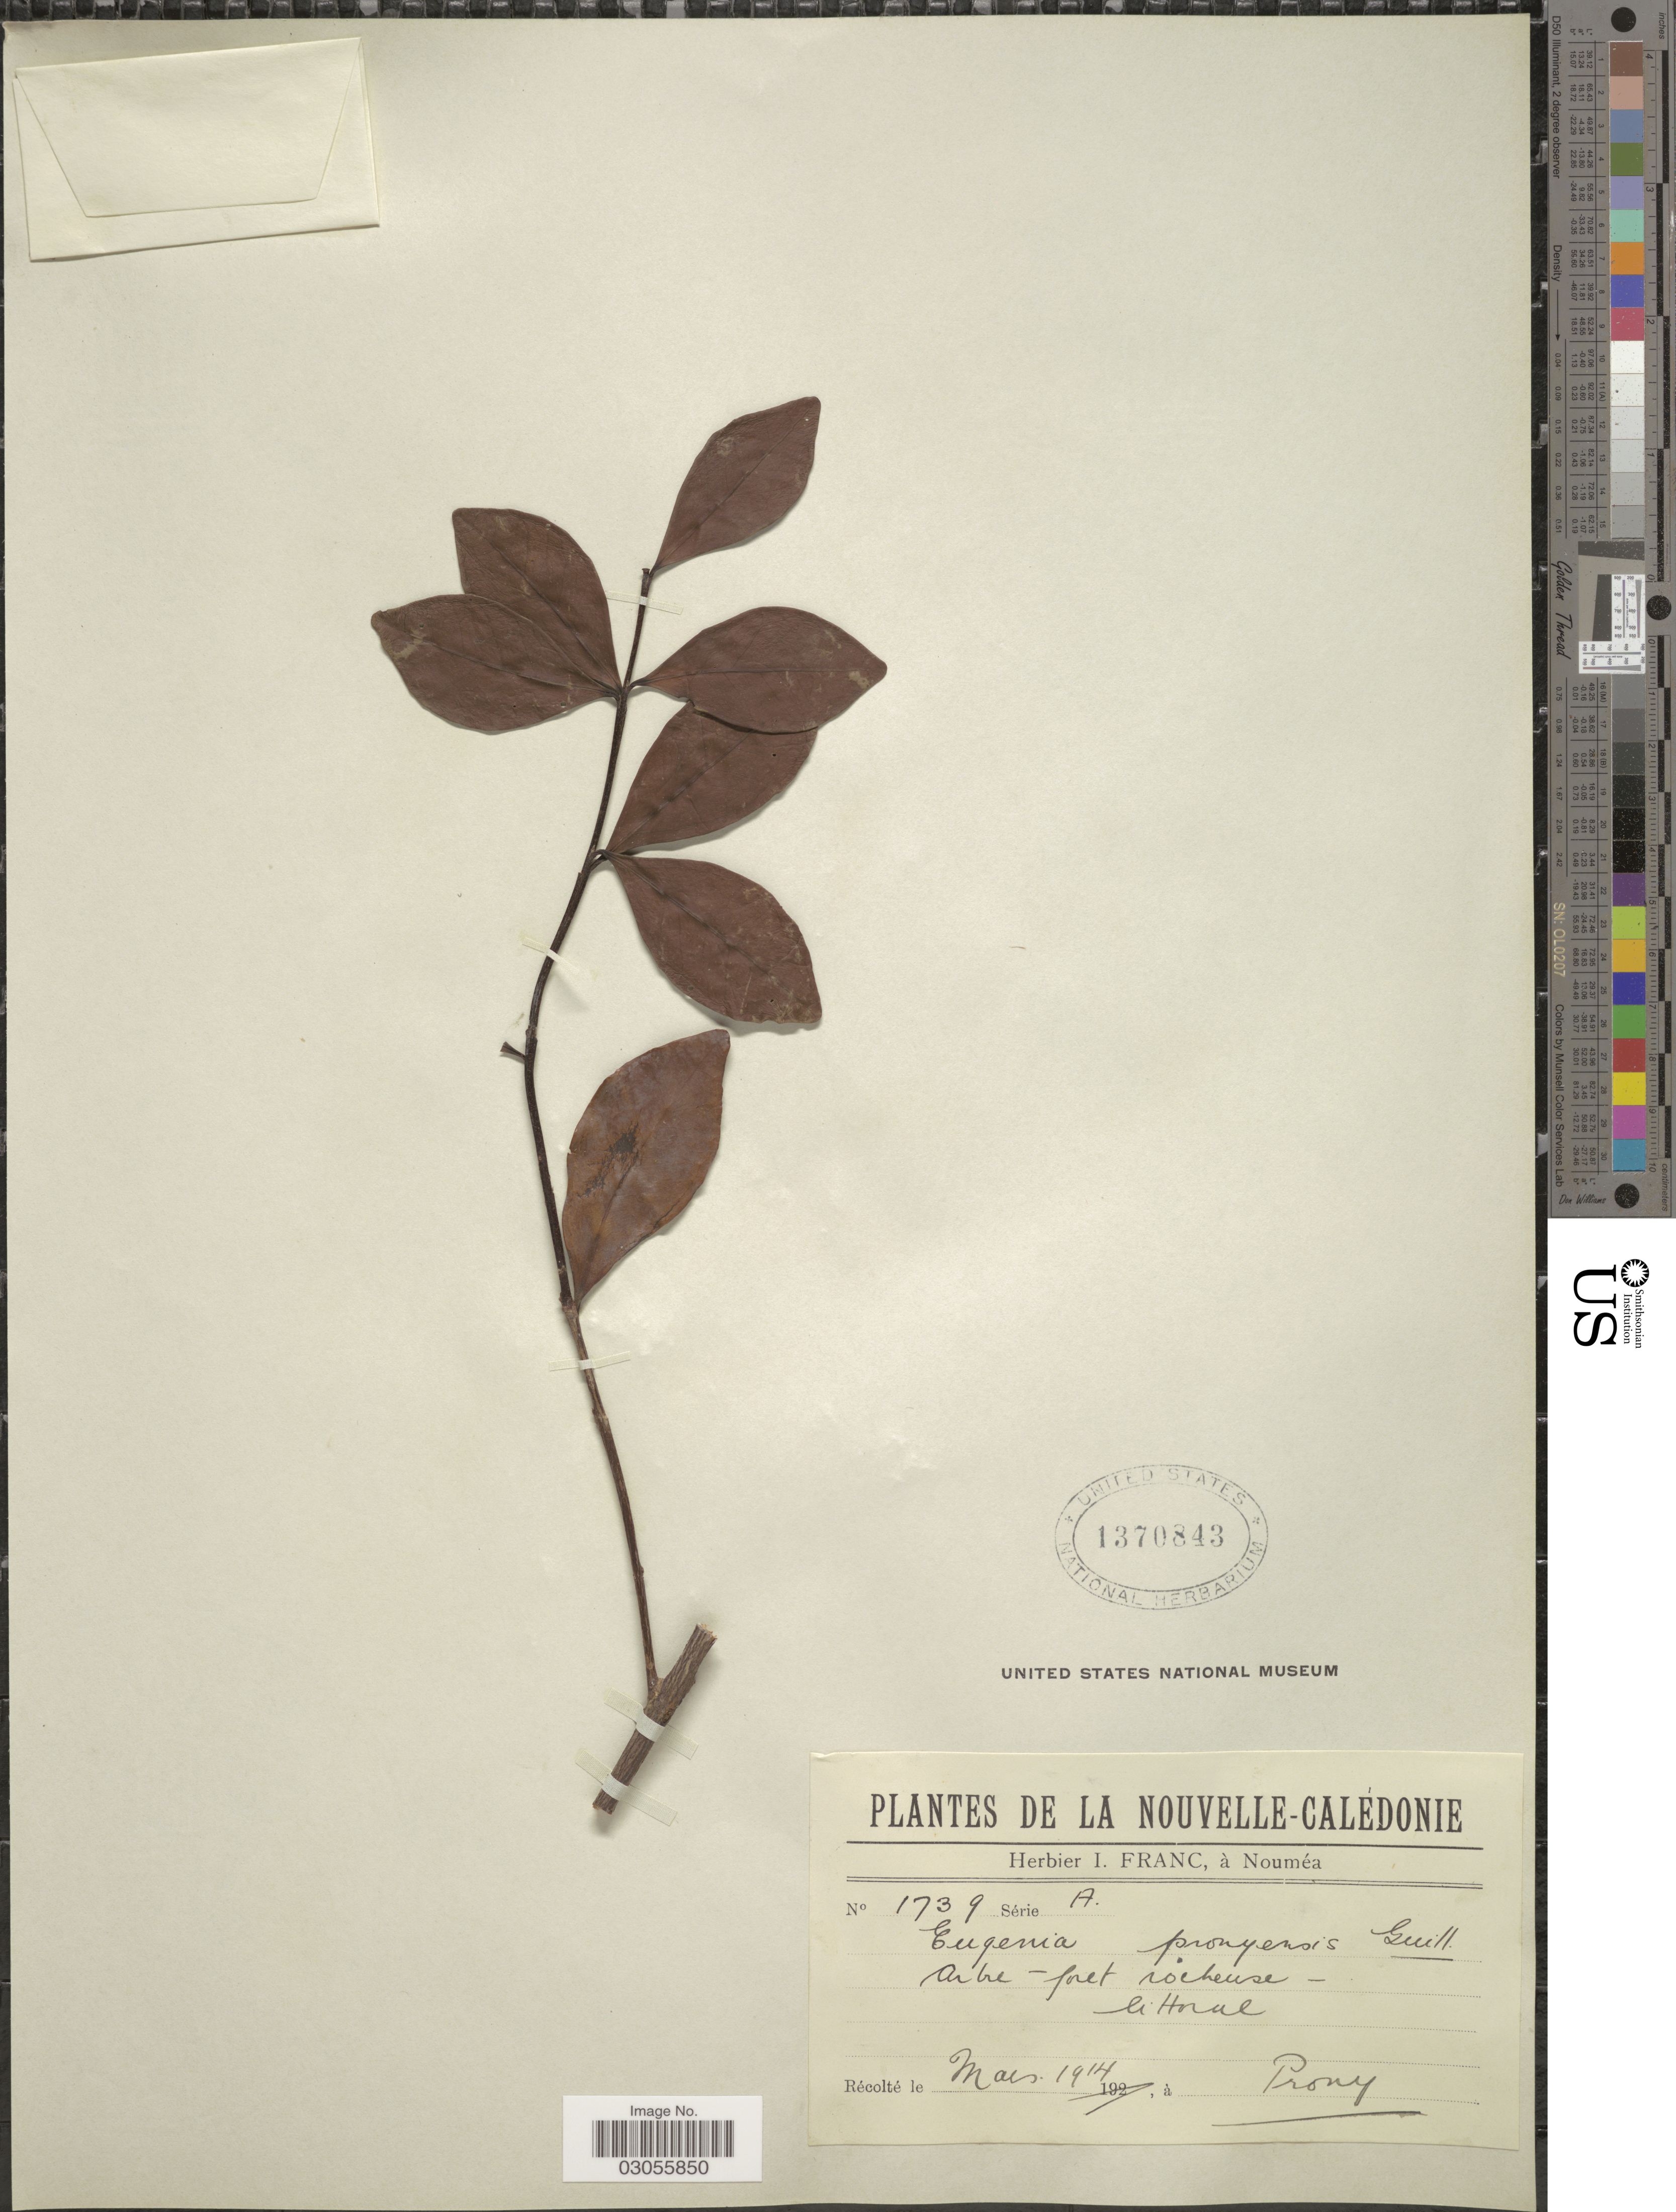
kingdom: Plantae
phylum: Tracheophyta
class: Magnoliopsida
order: Myrtales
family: Myrtaceae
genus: Eugenia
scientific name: Eugenia pronyensis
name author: Guillaumin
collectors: -. Prony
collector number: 1739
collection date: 1914-03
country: New Caledonia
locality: Nouvelle-Calédonie.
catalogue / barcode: US 1370843